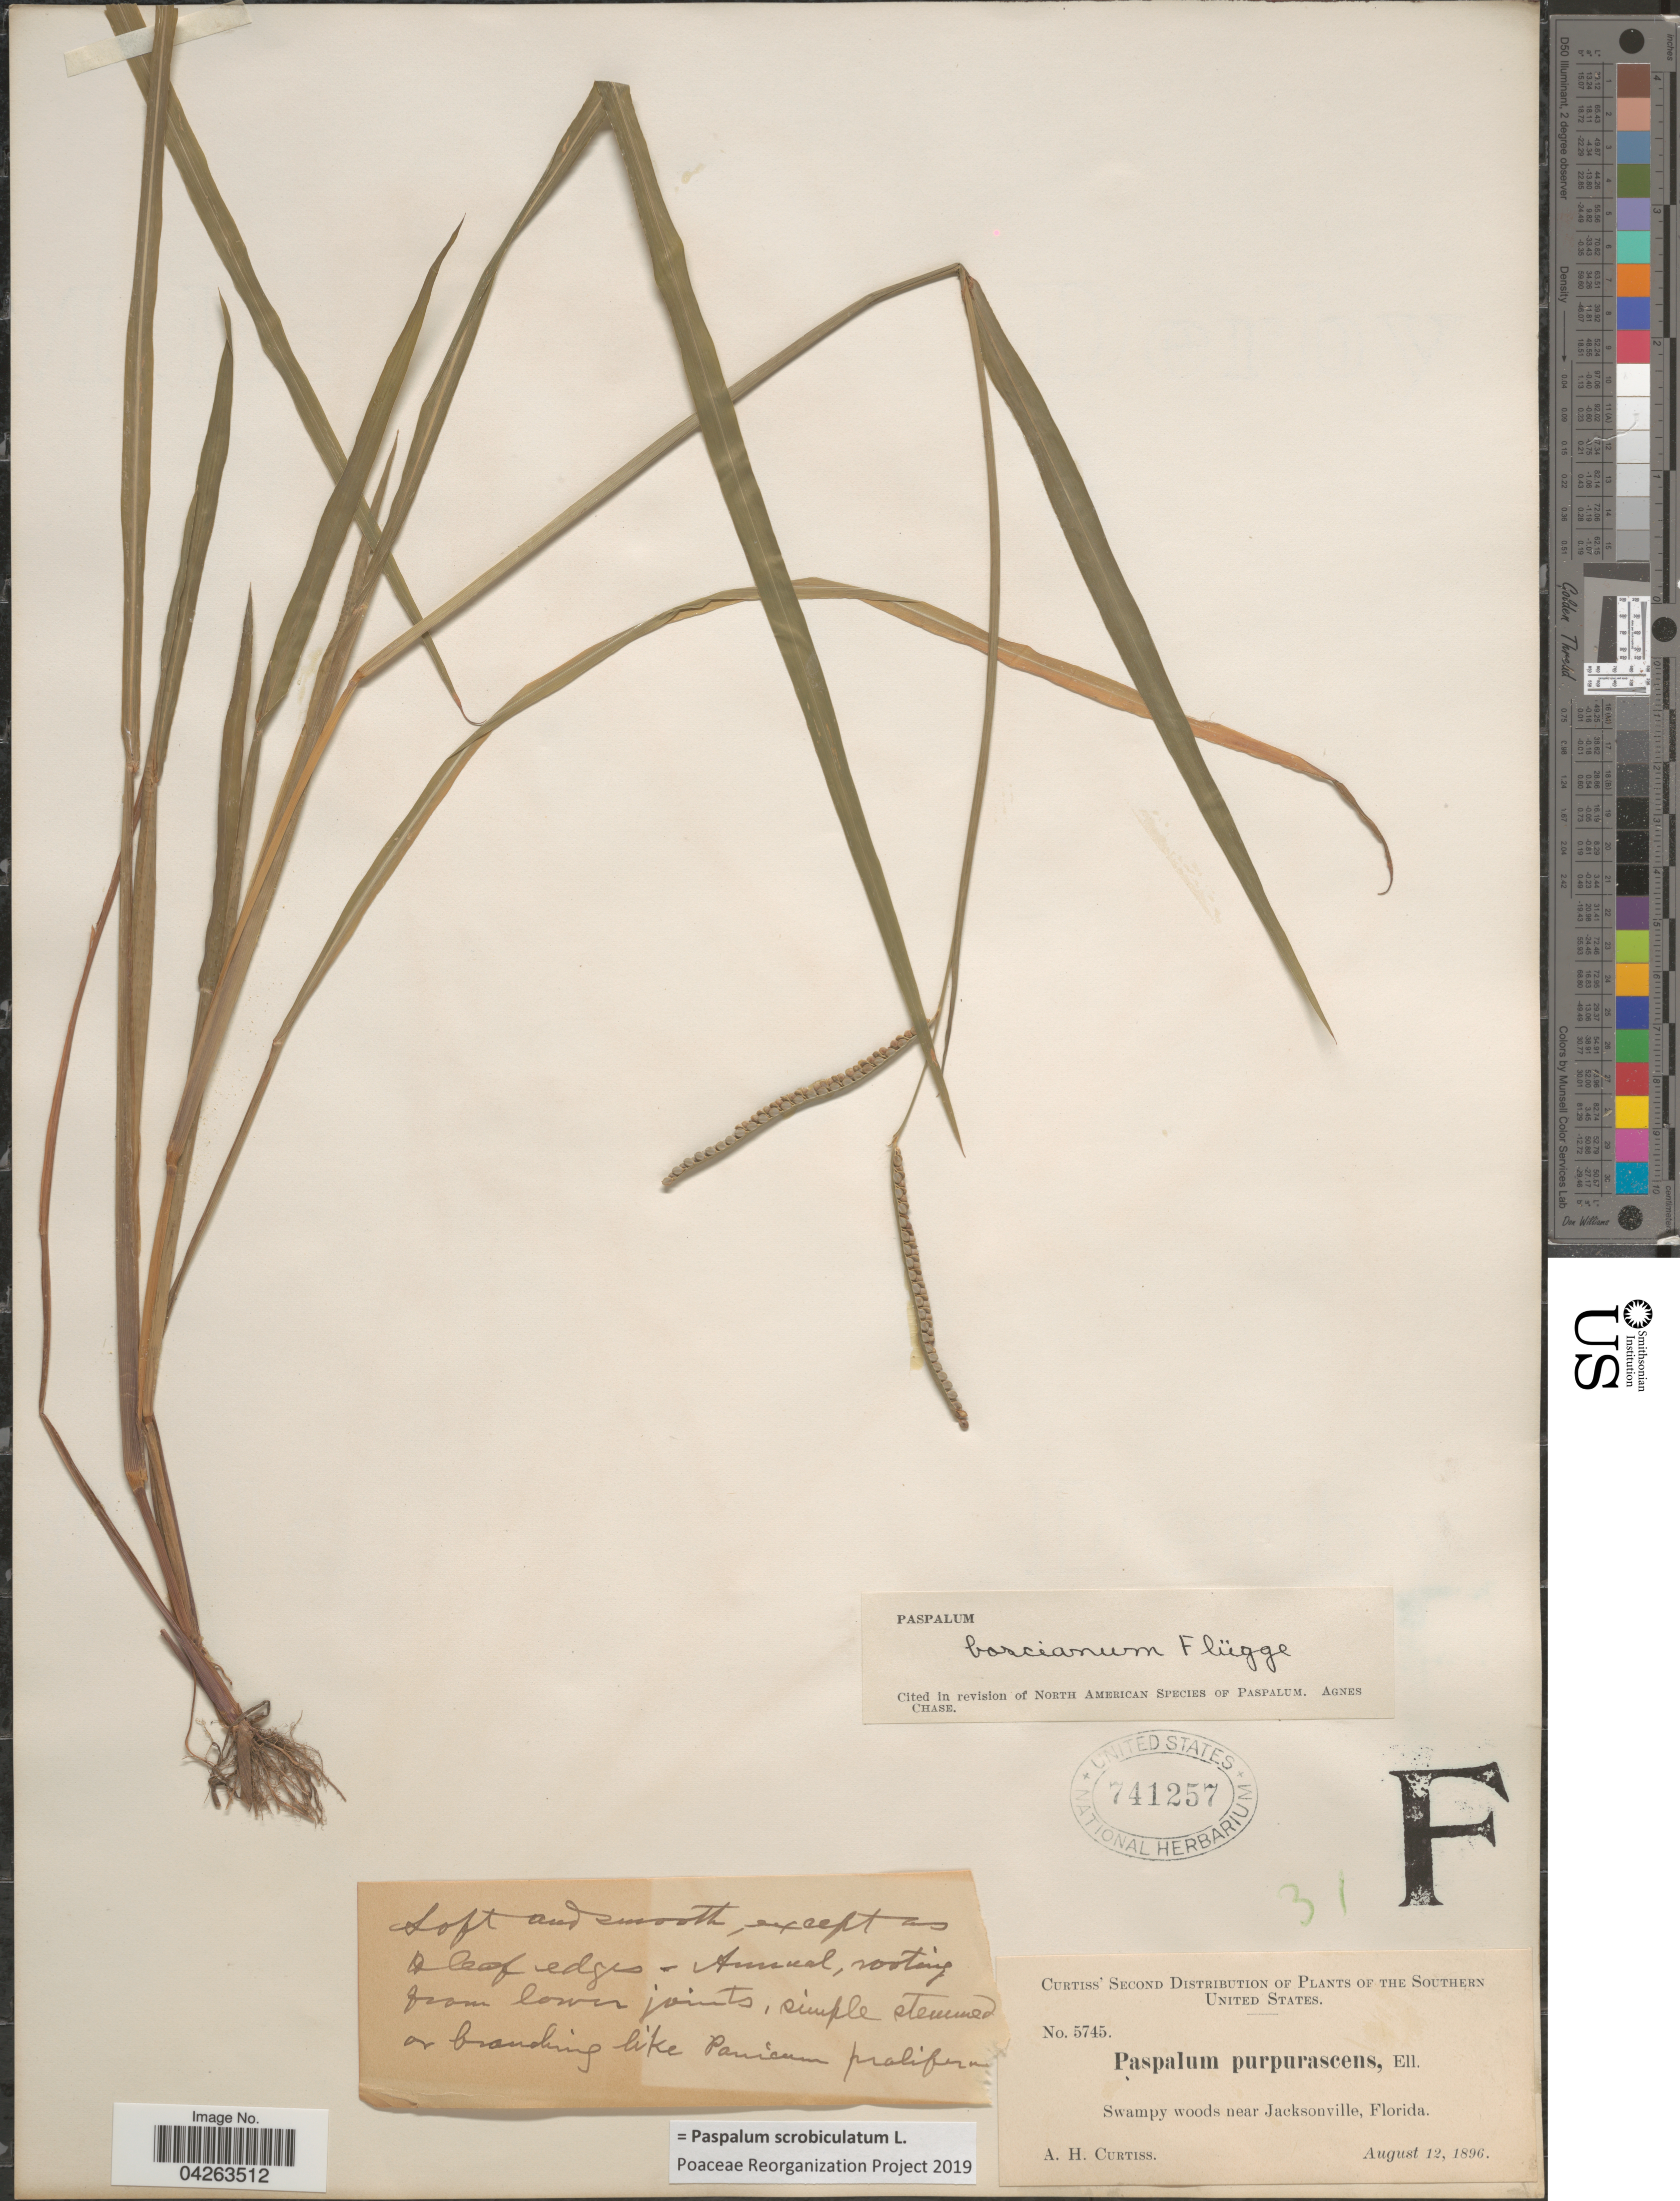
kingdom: Plantae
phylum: Tracheophyta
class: Liliopsida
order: Poales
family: Poaceae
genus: Paspalum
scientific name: Paspalum scrobiculatum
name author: L.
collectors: A. H. Curtiss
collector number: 5745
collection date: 1896-08-12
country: United States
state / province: Florida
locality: The Southern United States. Swampy woods near Jacksonville.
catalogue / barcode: US 741257